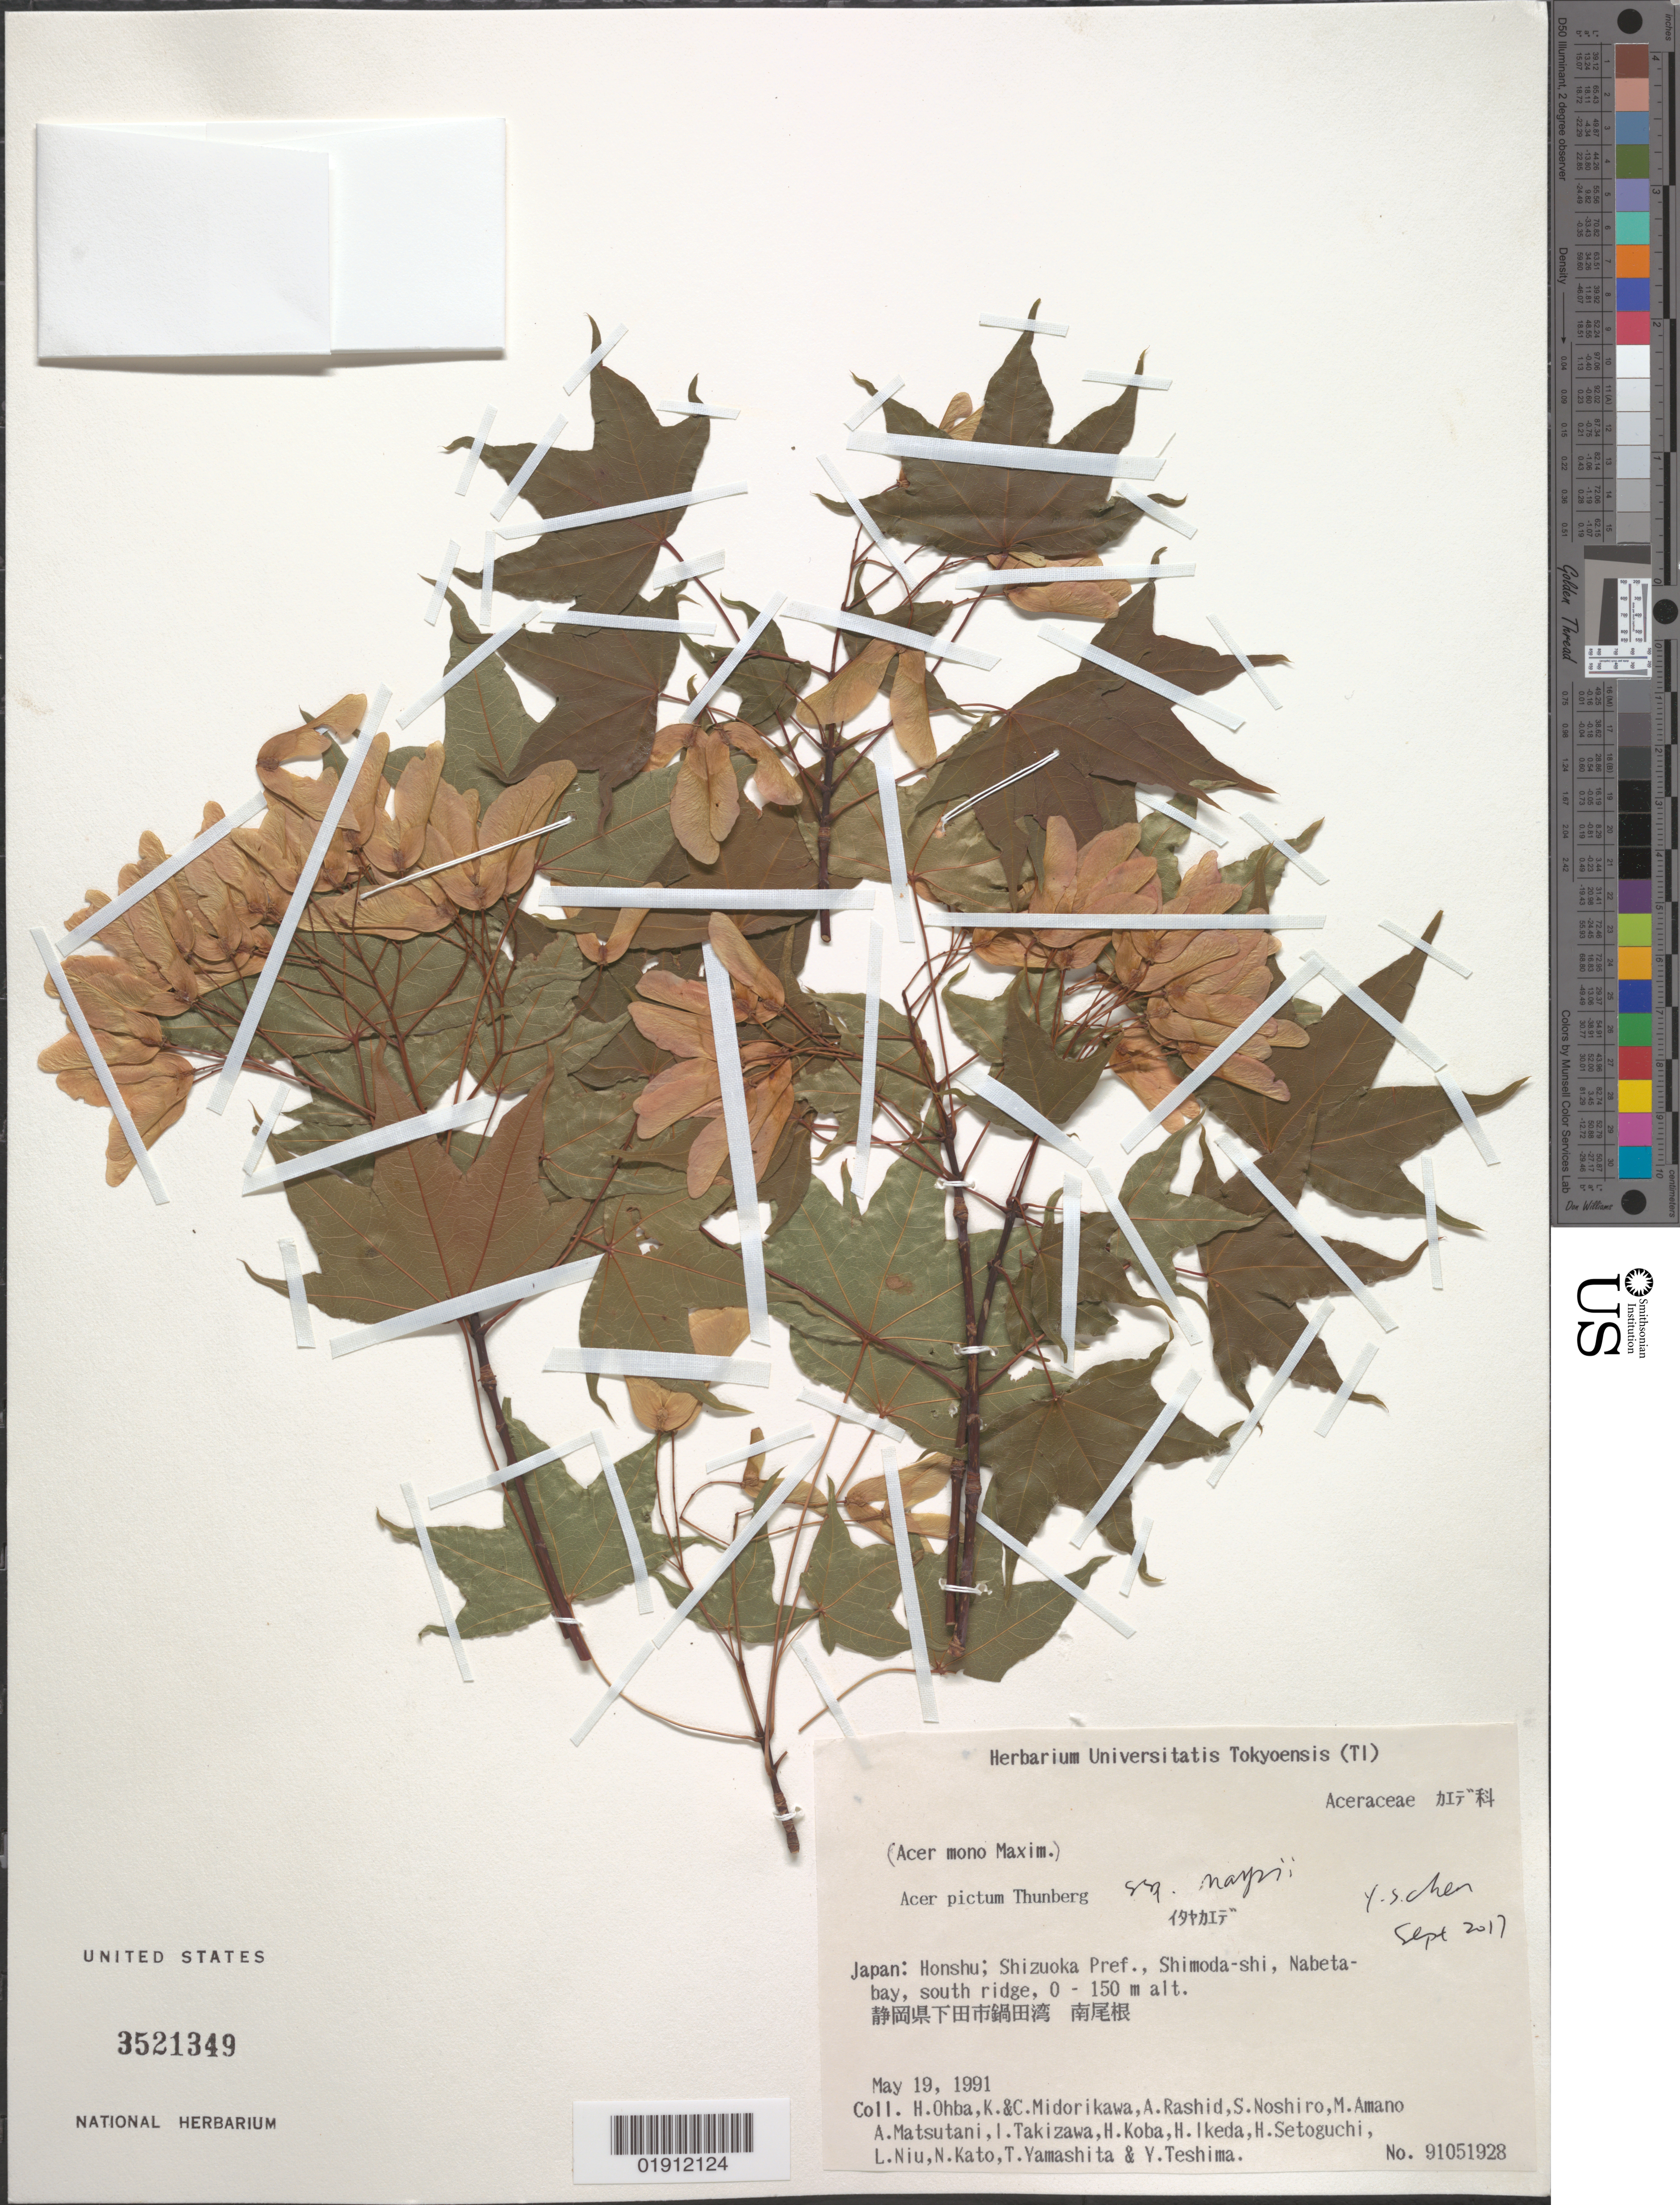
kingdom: Plantae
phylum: Tracheophyta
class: Magnoliopsida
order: Sapindales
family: Sapindaceae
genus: Acer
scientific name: Acer cappadocicum subsp. truncatum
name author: (Bunge) A.E. Murray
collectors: H. Ohba et al.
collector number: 91051928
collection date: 1991-05-19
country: Japan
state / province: Sizuoka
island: Honshu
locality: Shimoda-shi, Nabeta-bay, south ridge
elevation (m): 0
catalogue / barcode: US 3521349